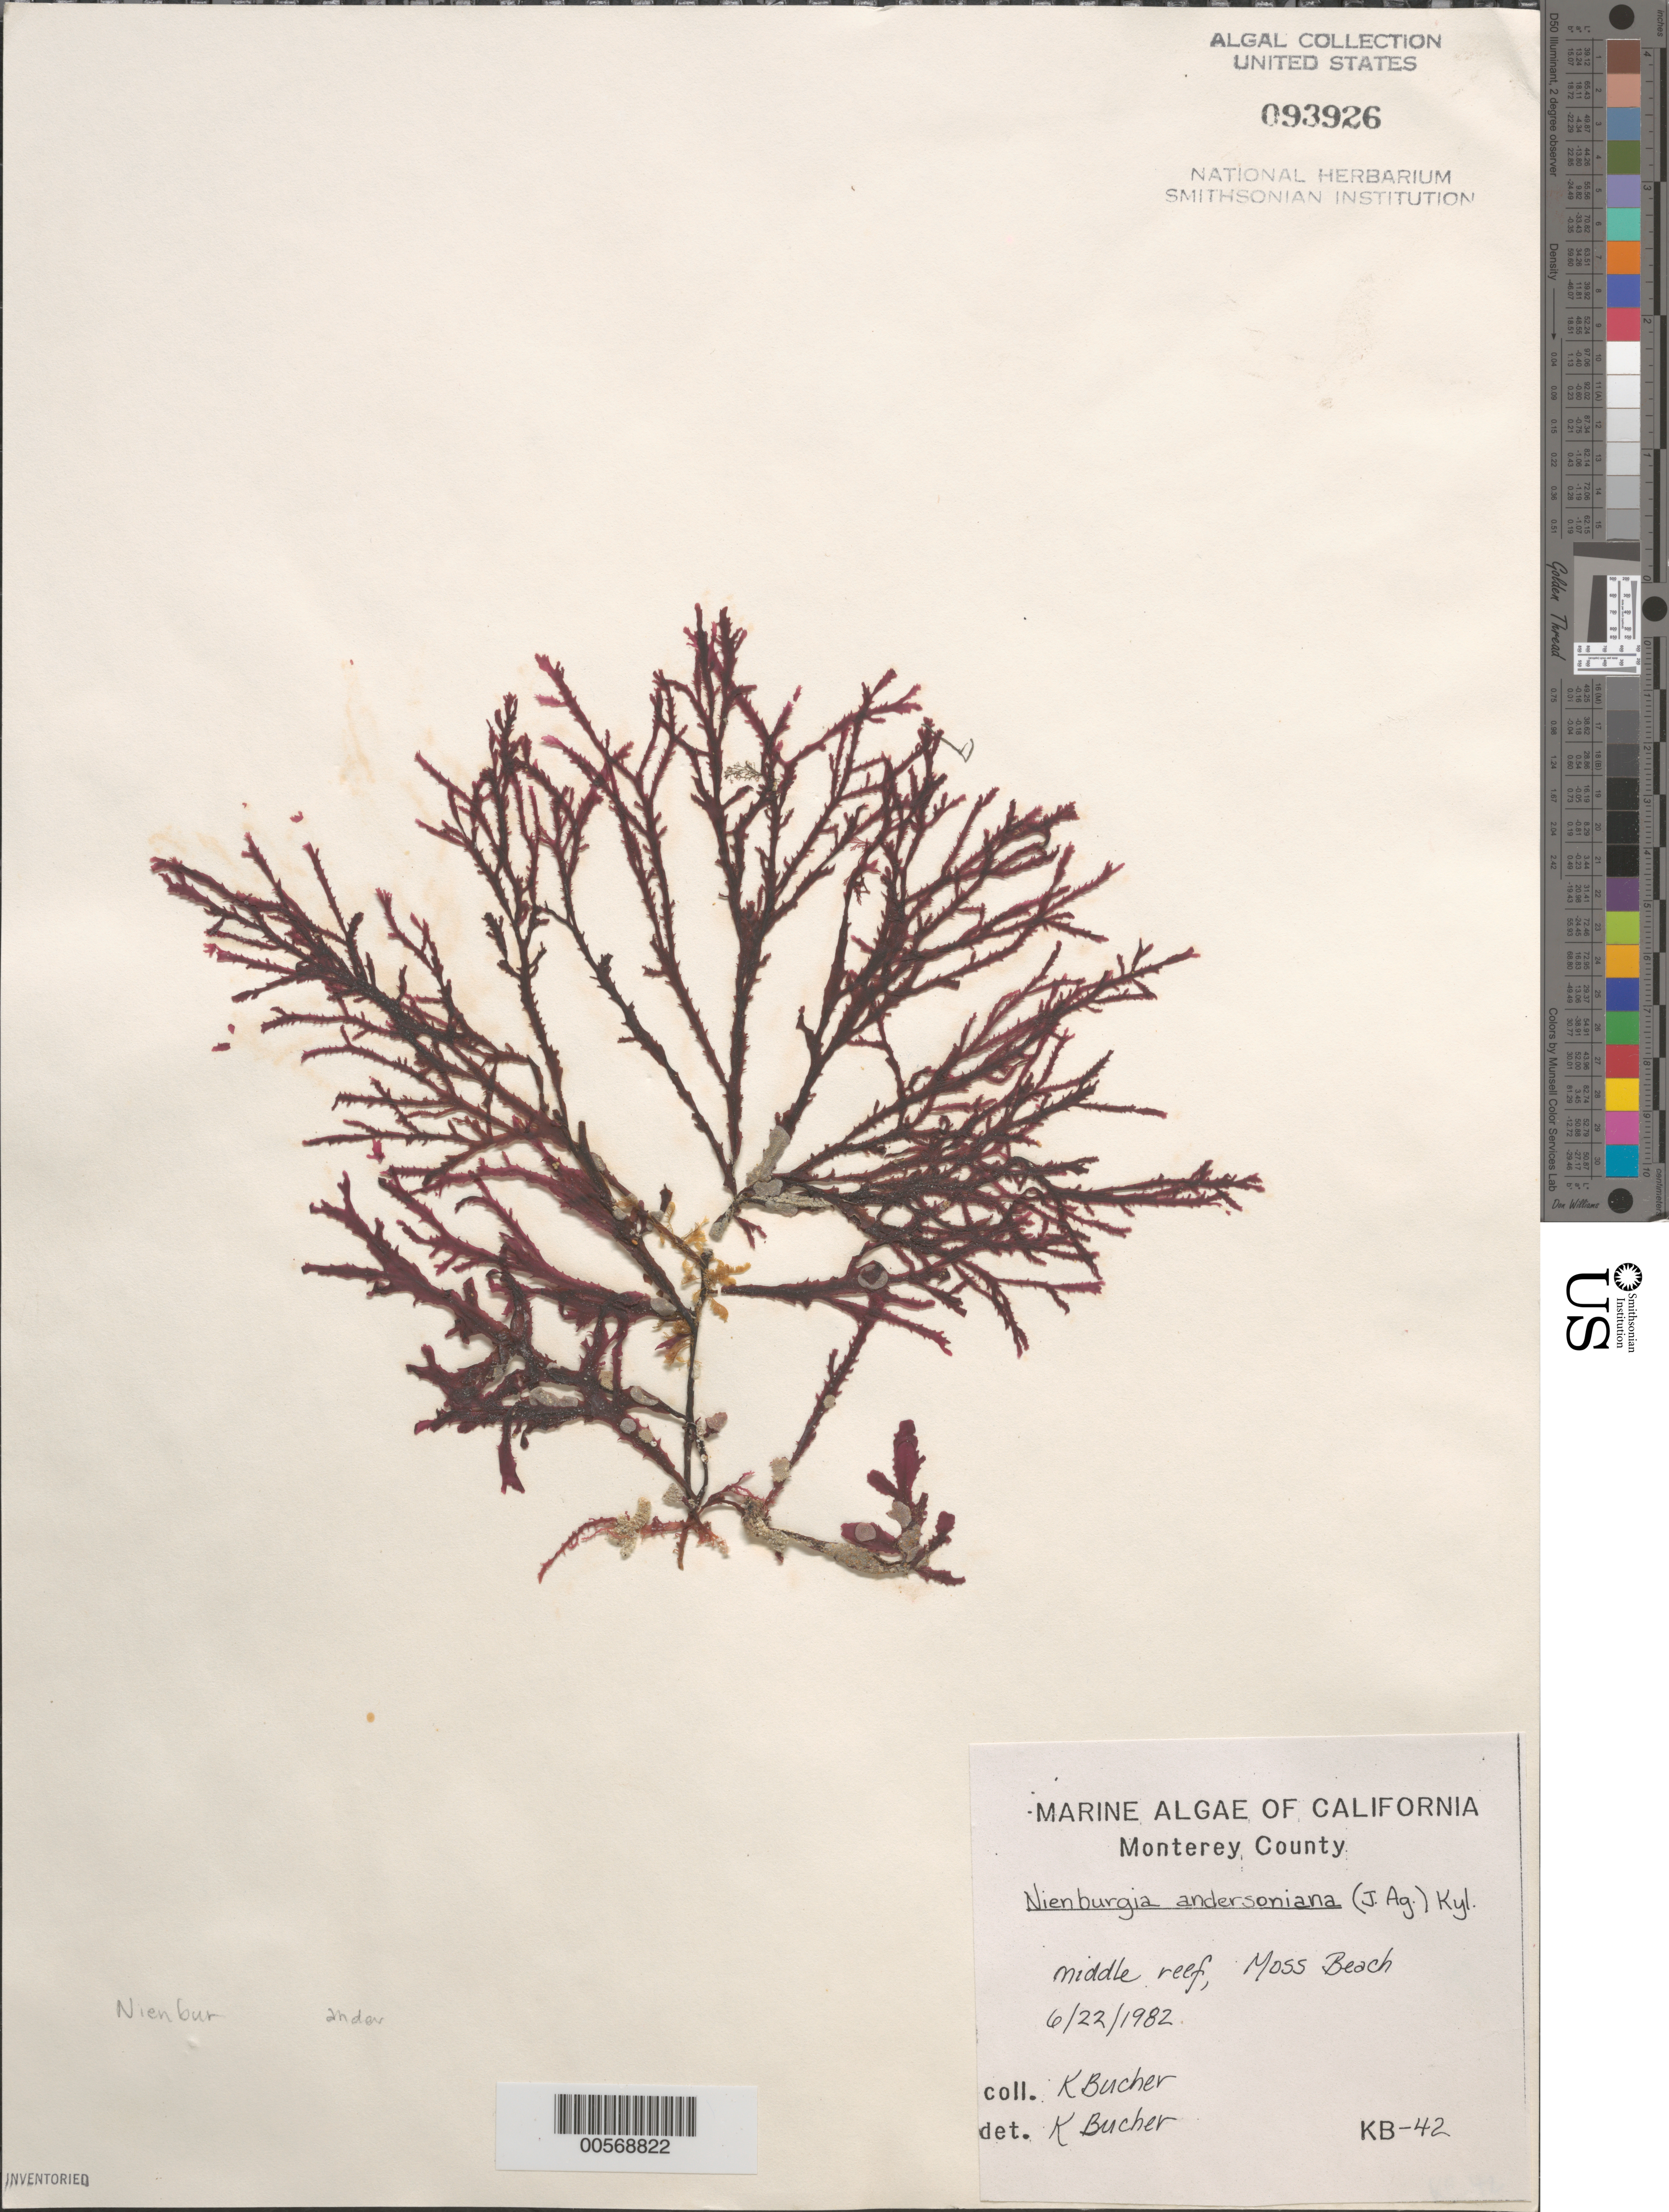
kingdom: Plantae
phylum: Rhodophyta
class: Florideophyceae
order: Ceramiales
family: Delesseriaceae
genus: Nienburgia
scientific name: Nienburgia andersoniana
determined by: Bucher, Katina E.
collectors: K. E. Bucher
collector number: KB-42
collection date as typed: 22 Jun 1982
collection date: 1982-06-22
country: United States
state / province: California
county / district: Monterey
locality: Middle Reef of Moss Beach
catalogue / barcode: US 93926